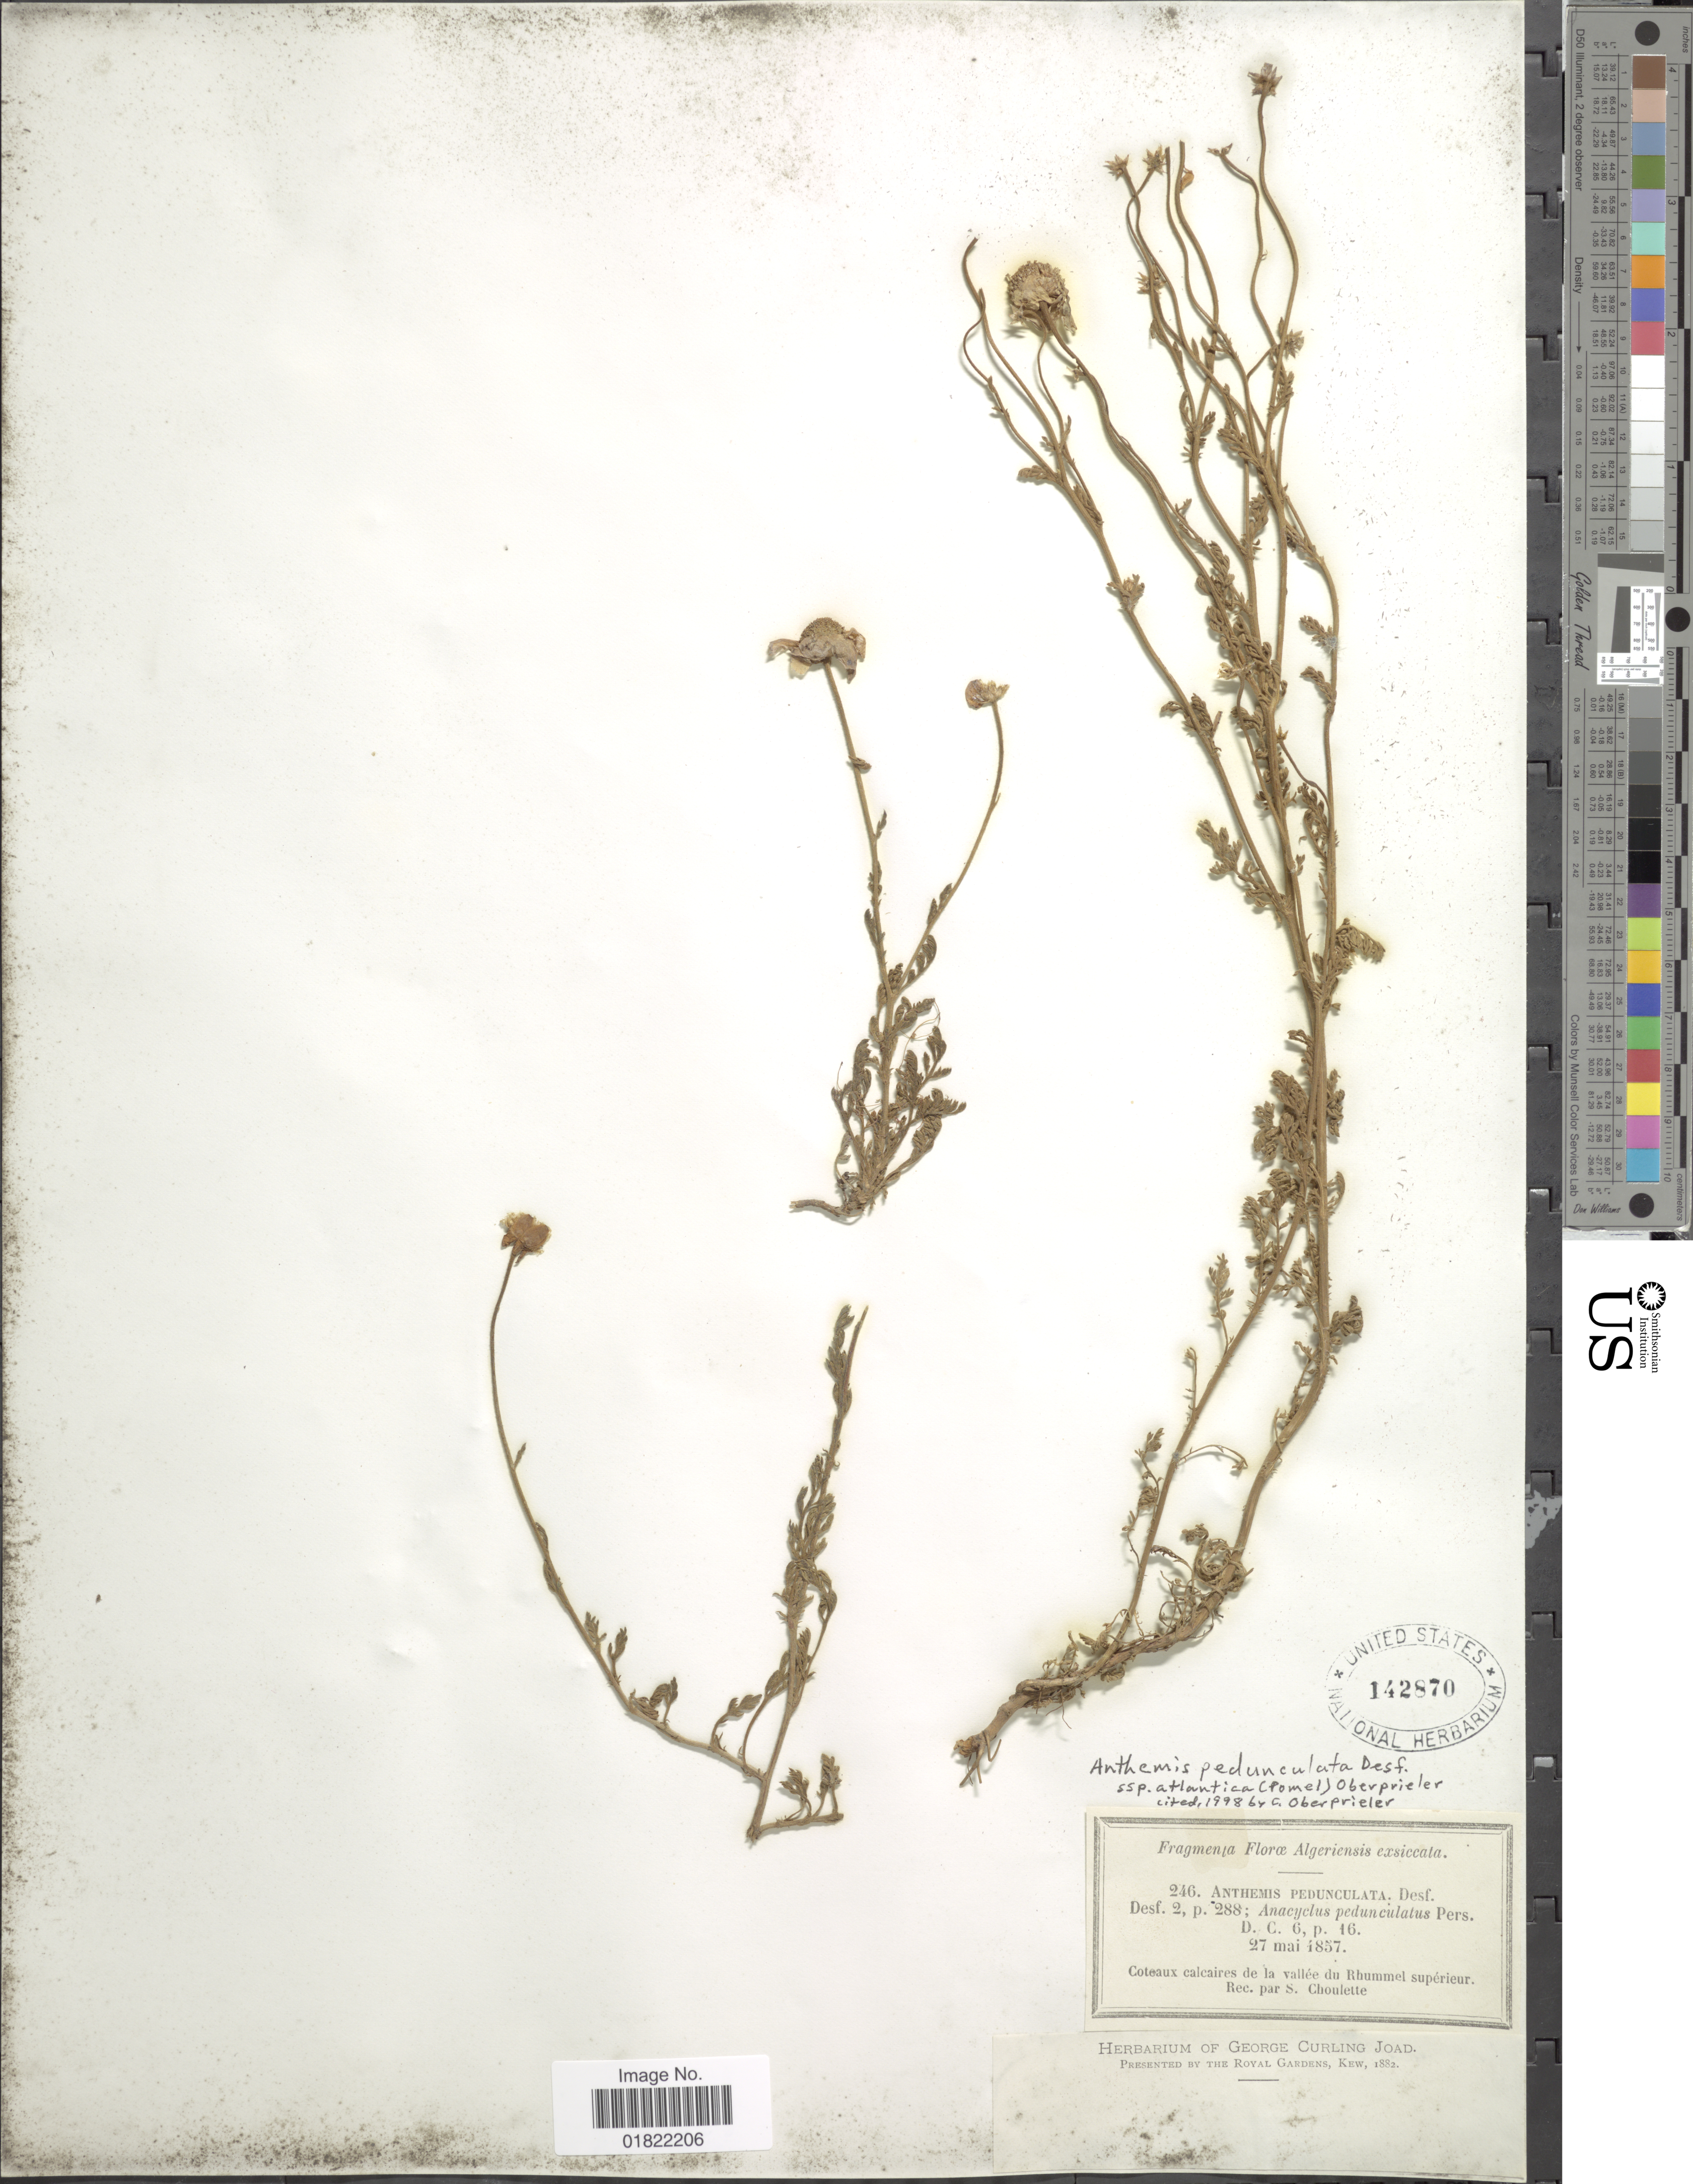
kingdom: Plantae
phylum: Tracheophyta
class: Magnoliopsida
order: Asterales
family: Asteraceae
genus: Anthemis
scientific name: Anthemis pedunculata subsp. atlantica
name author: Desf.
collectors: S. Choulette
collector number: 246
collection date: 1857-05-24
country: Algeria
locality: Algeriensis exsiccata, Coteaux calcaires de la vallee du Rhummel superieur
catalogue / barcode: US 142870